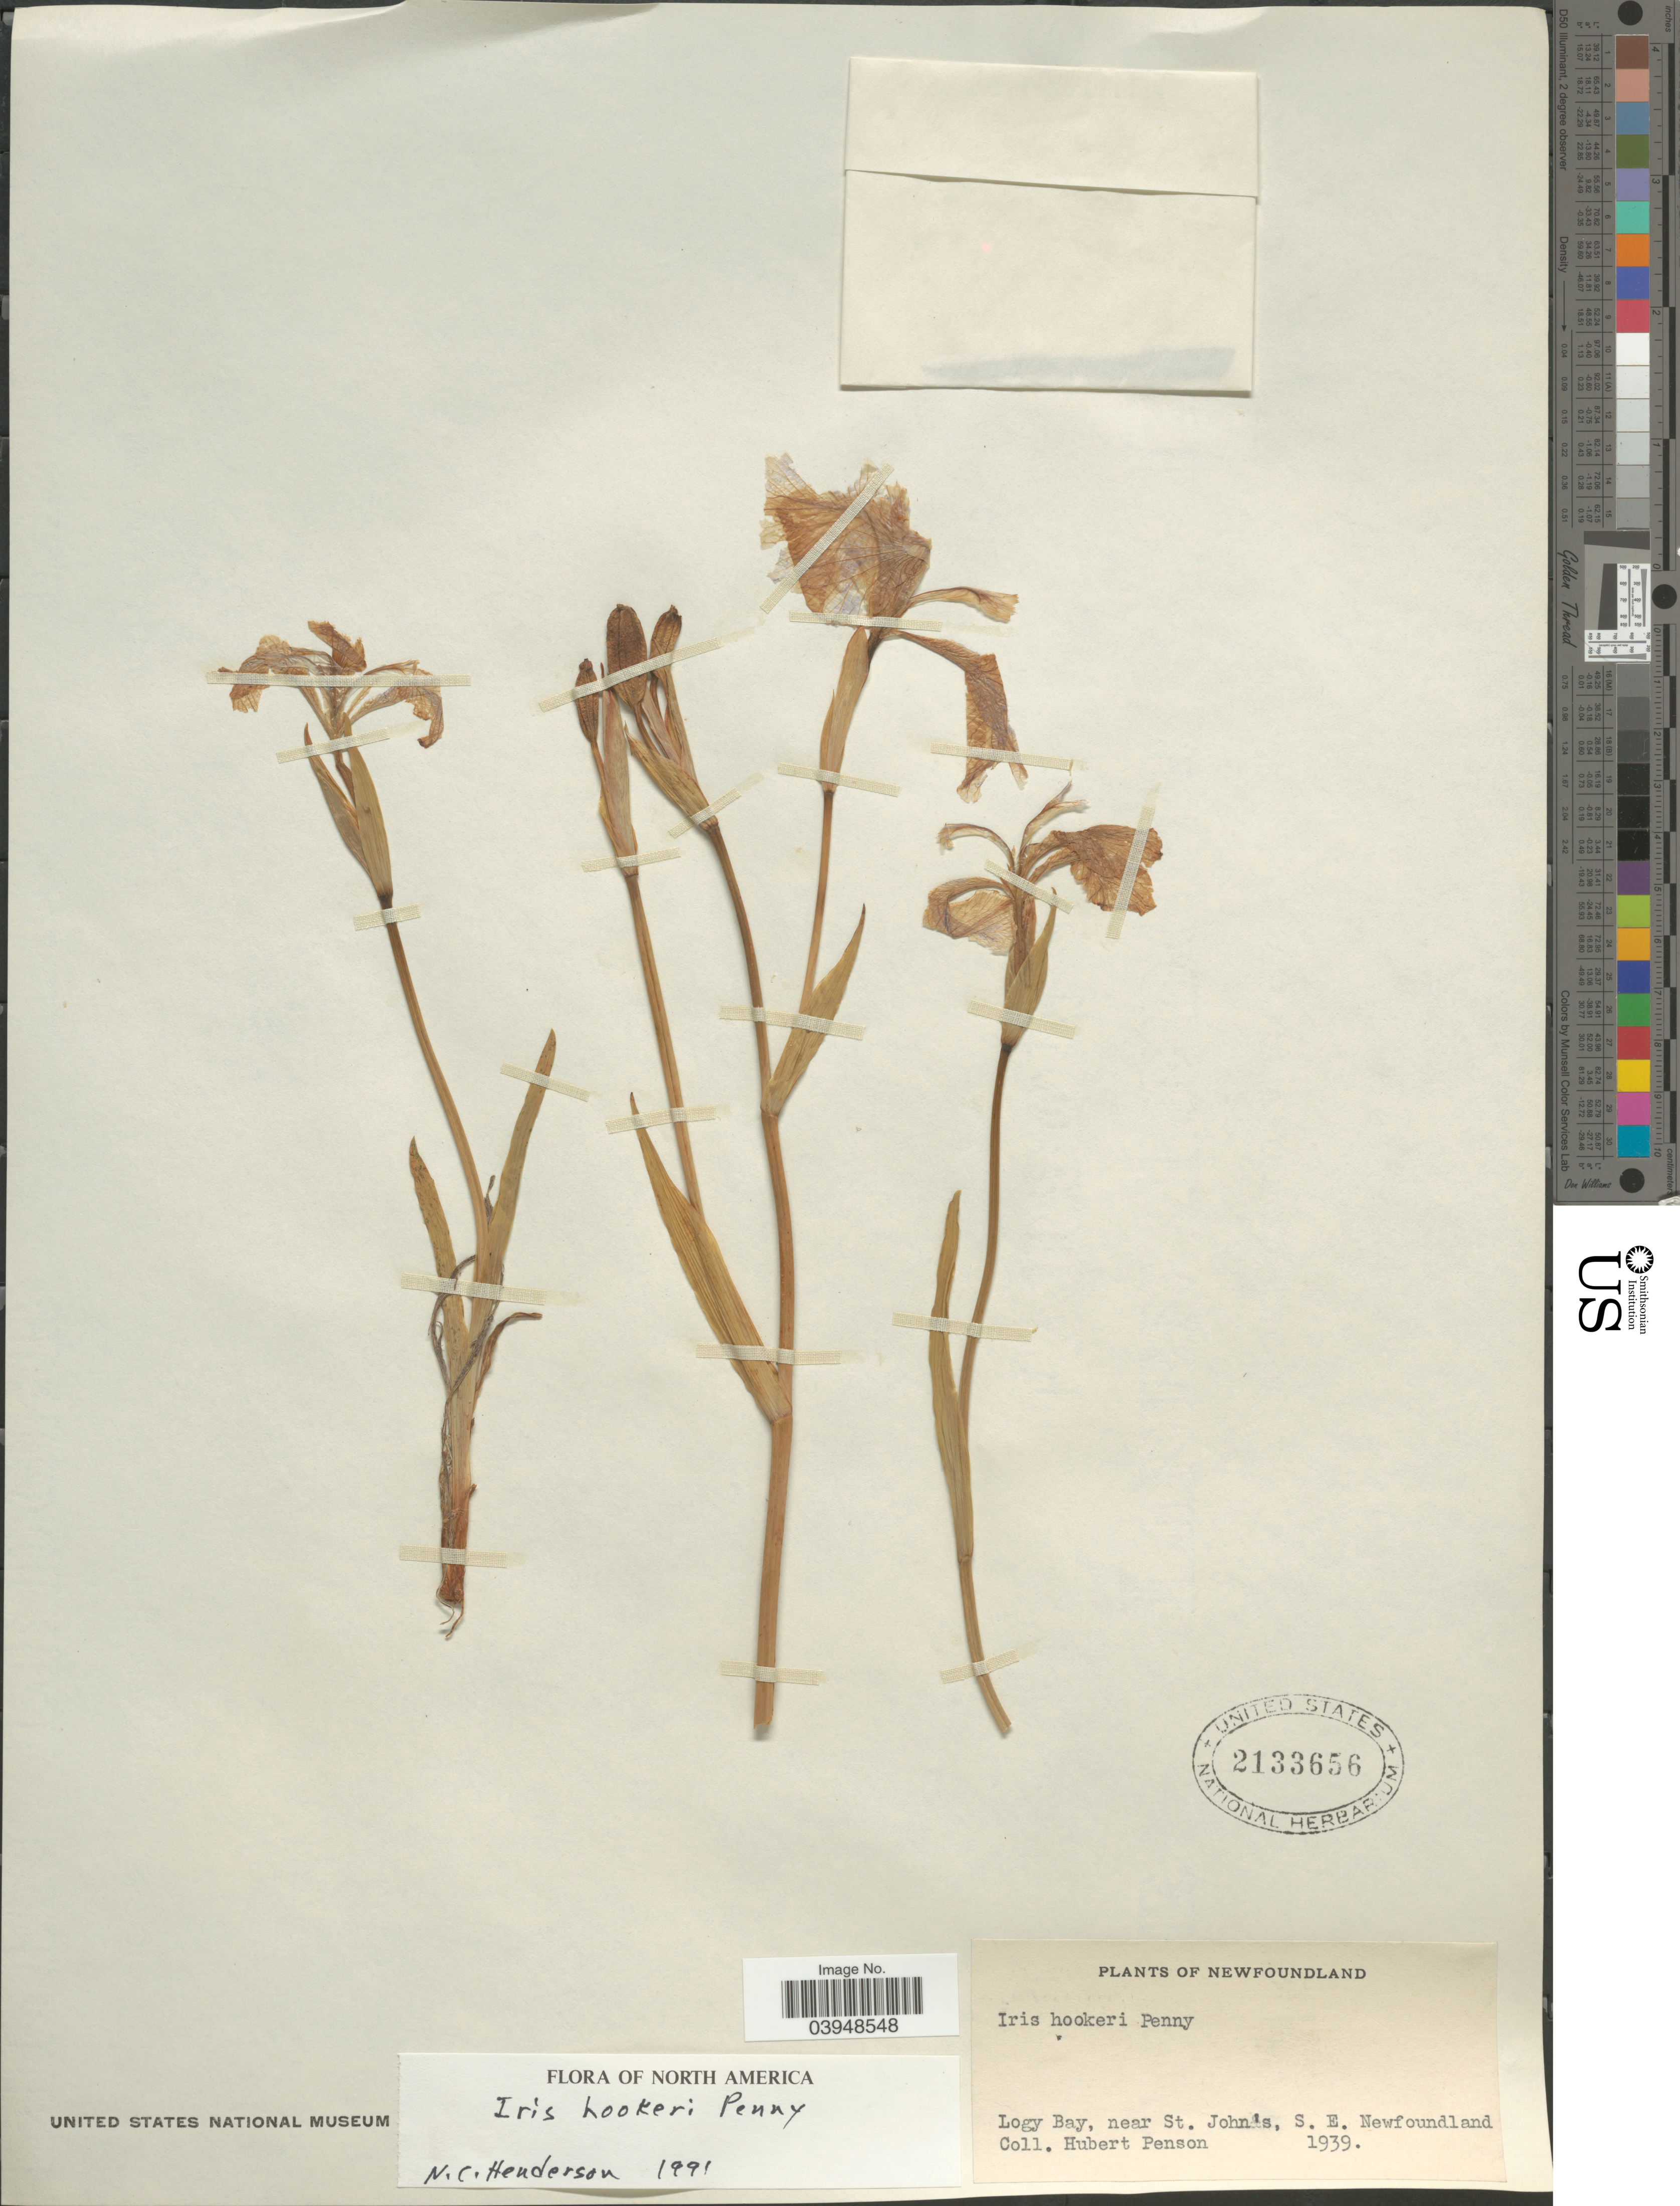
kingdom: Plantae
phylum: Tracheophyta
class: Liliopsida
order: Asparagales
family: Iridaceae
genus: Iris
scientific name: Iris hookeri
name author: Penny ex G. Don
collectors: H. Penson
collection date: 1939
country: Canada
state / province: Newfoundland and Labrador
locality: Logy Bay, near St. John's, S.E. Newfoundland.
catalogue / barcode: US 2133656